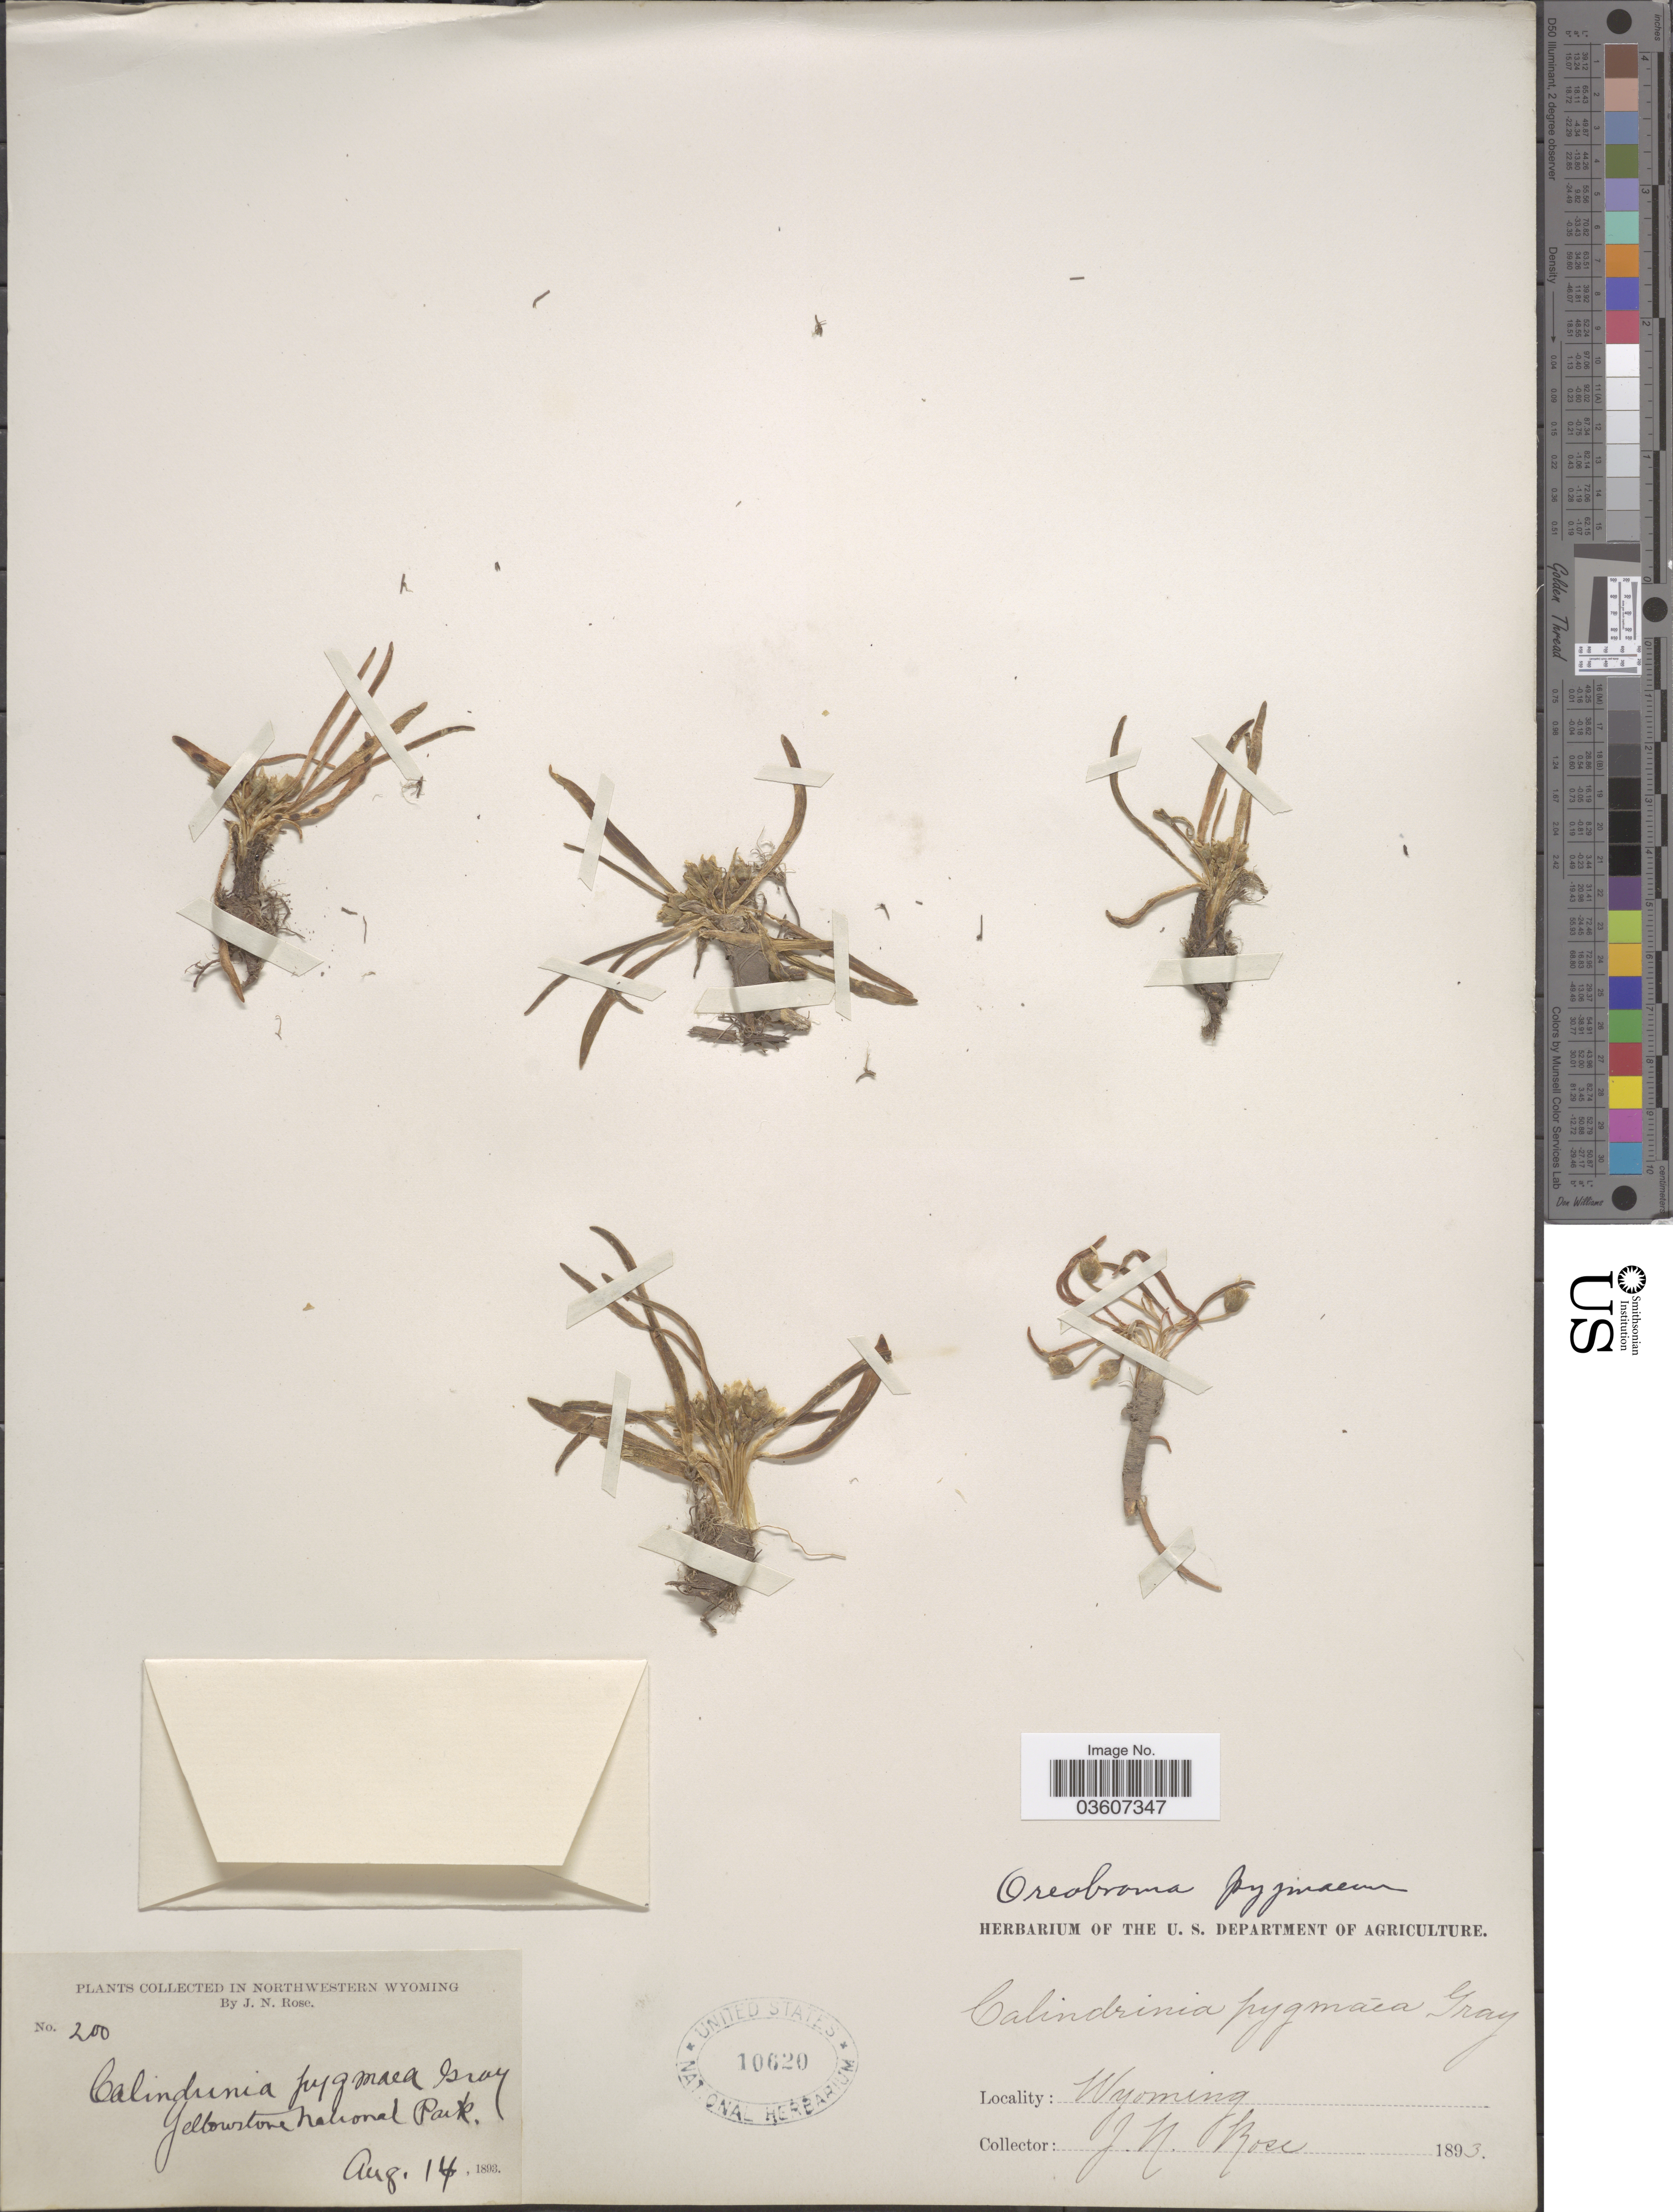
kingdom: Plantae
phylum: Tracheophyta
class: Magnoliopsida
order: Caryophyllales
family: Montiaceae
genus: Lewisia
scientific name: Lewisia pygmaea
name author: (A. Gray) B.L. Rob.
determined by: Strong, Mark T., (BOT), Smithsonian Institution - National Museum of Natural History (UNITED STATES)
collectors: J. N. Rose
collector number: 200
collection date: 1893-08-14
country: United States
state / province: Wyoming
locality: Northwestern Wyoming. Yellowstone National Park.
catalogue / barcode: US 10620